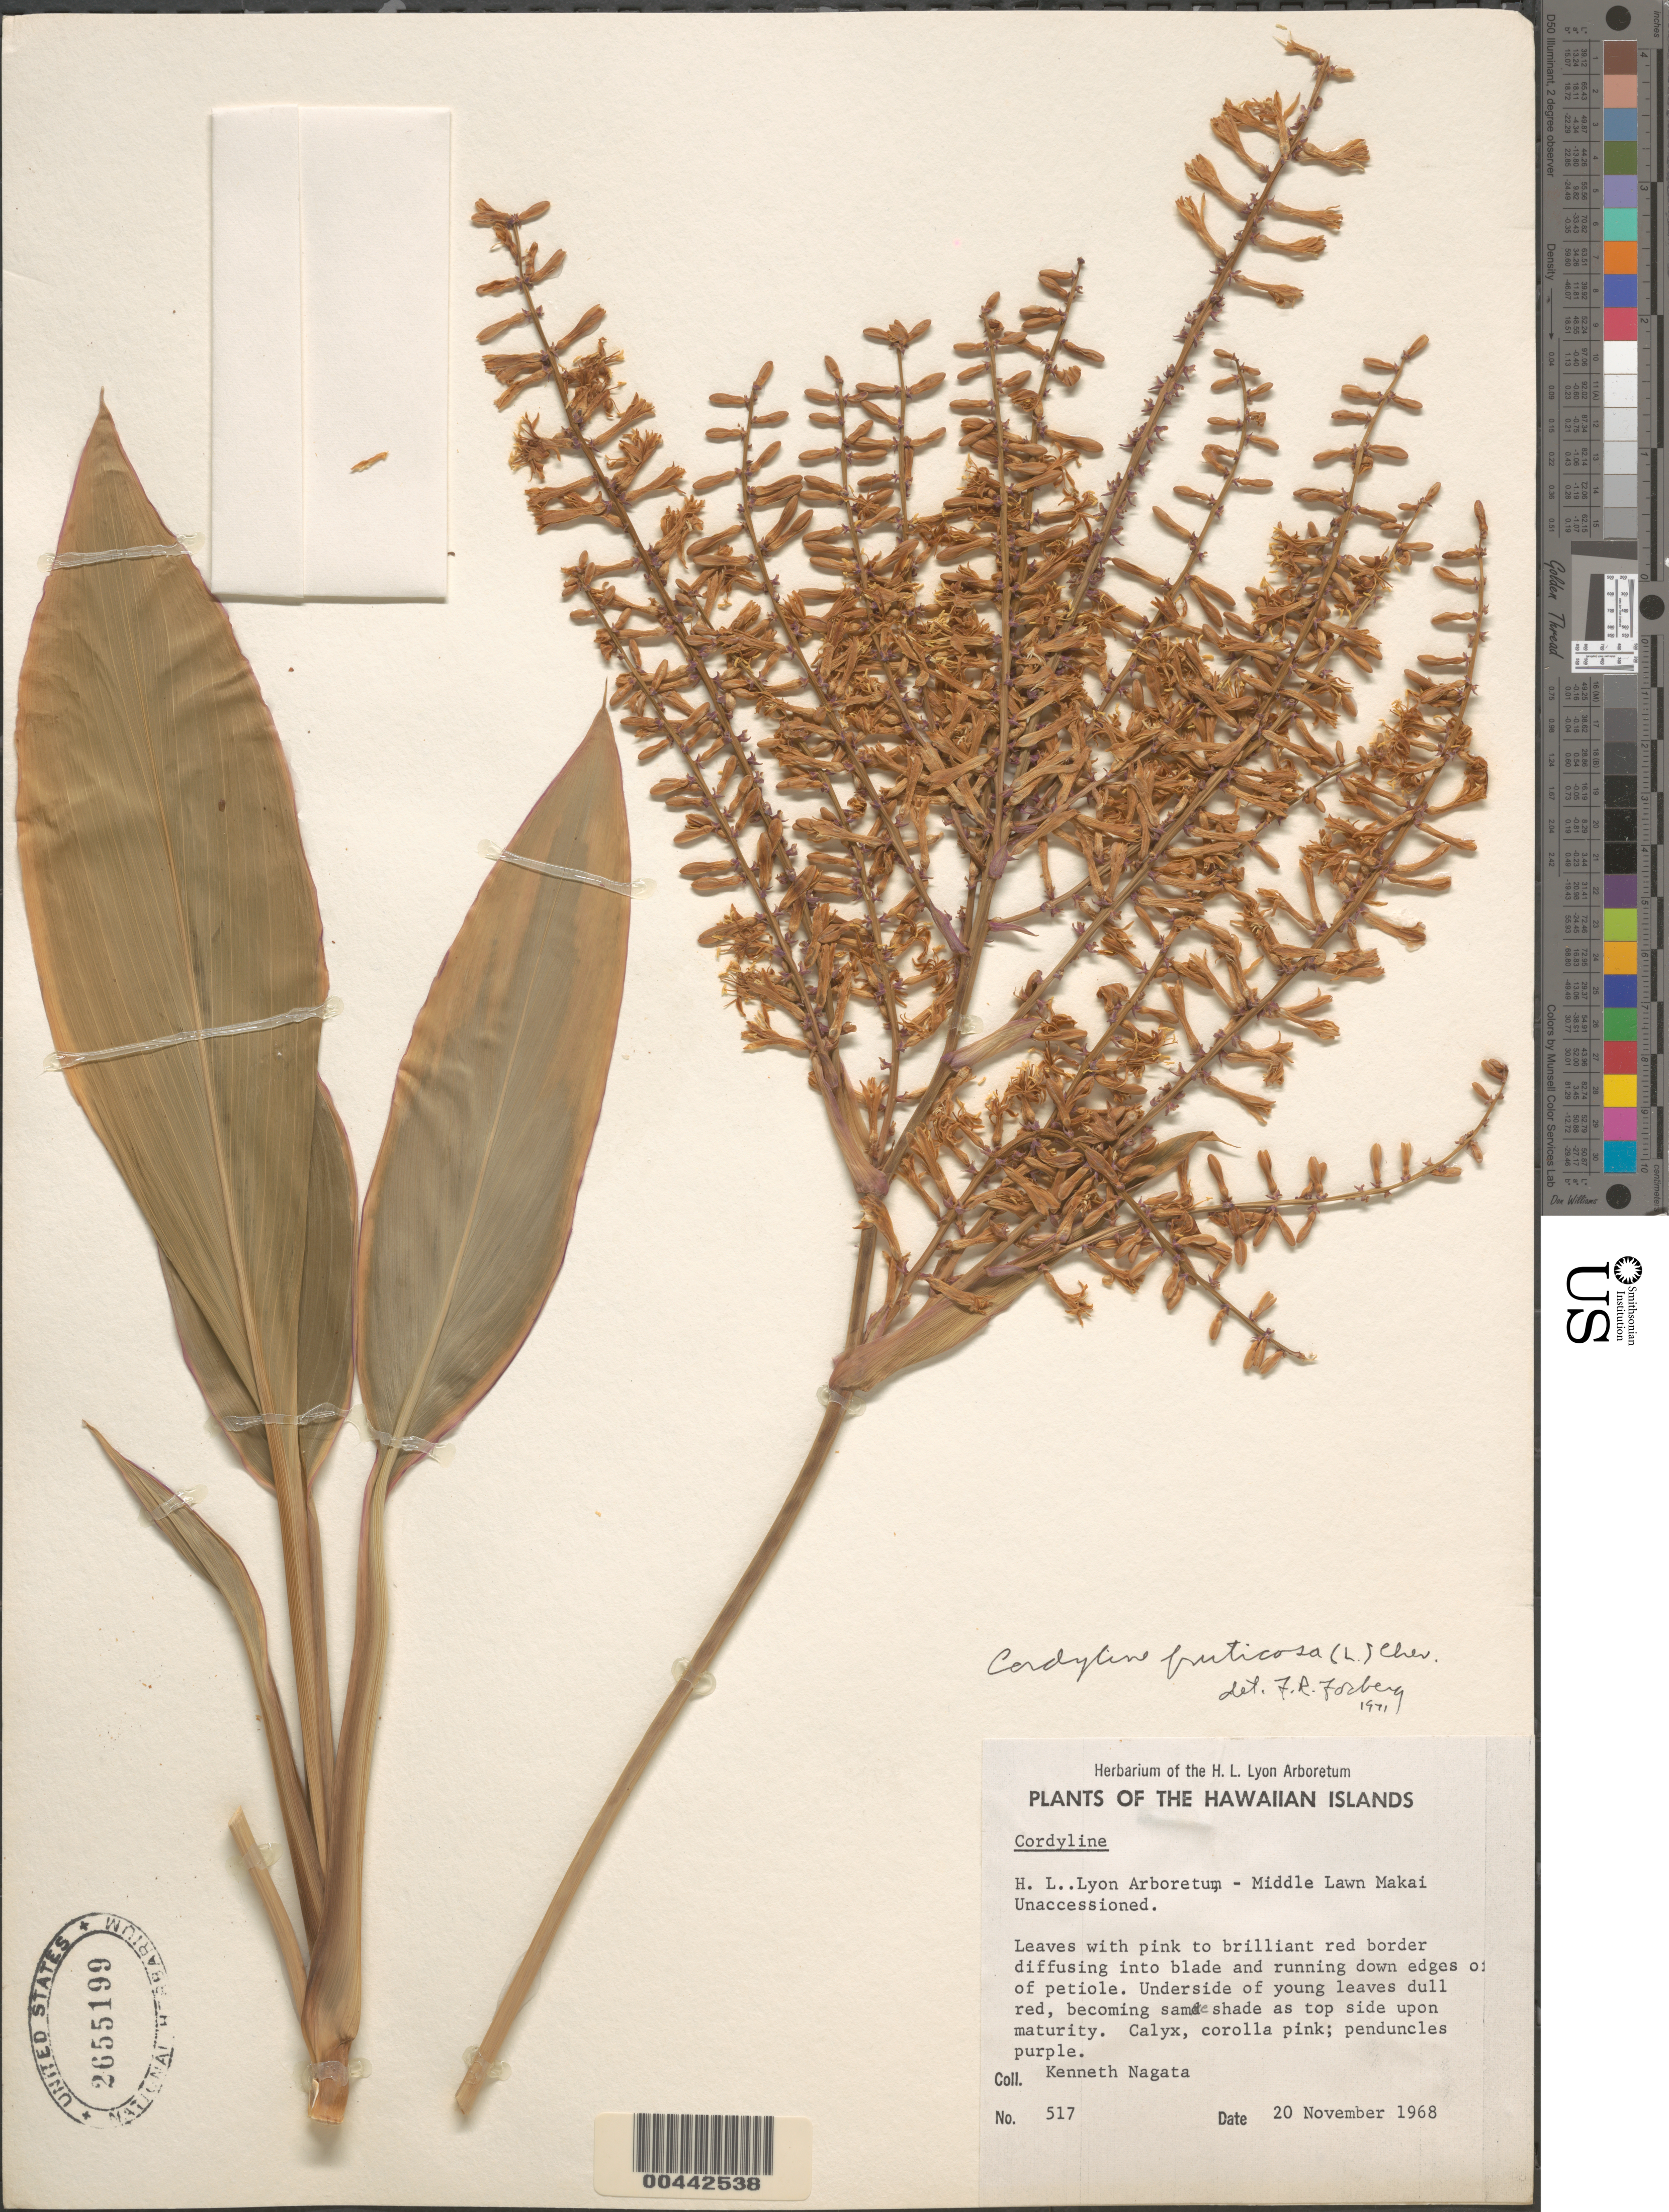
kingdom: Plantae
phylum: Tracheophyta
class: Liliopsida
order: Asparagales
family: Asparagaceae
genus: Cordyline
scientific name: Cordyline fruticosa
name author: (L.) A. Chev.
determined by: Fosberg, F. R.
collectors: K. Nagata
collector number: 517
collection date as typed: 20 Nov 1968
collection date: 1968-11-20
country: United States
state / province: Hawaii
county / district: Honolulu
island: Oahu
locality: H.L. Lyon Arboretum - Middle Lawn Makai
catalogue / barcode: US 2655199